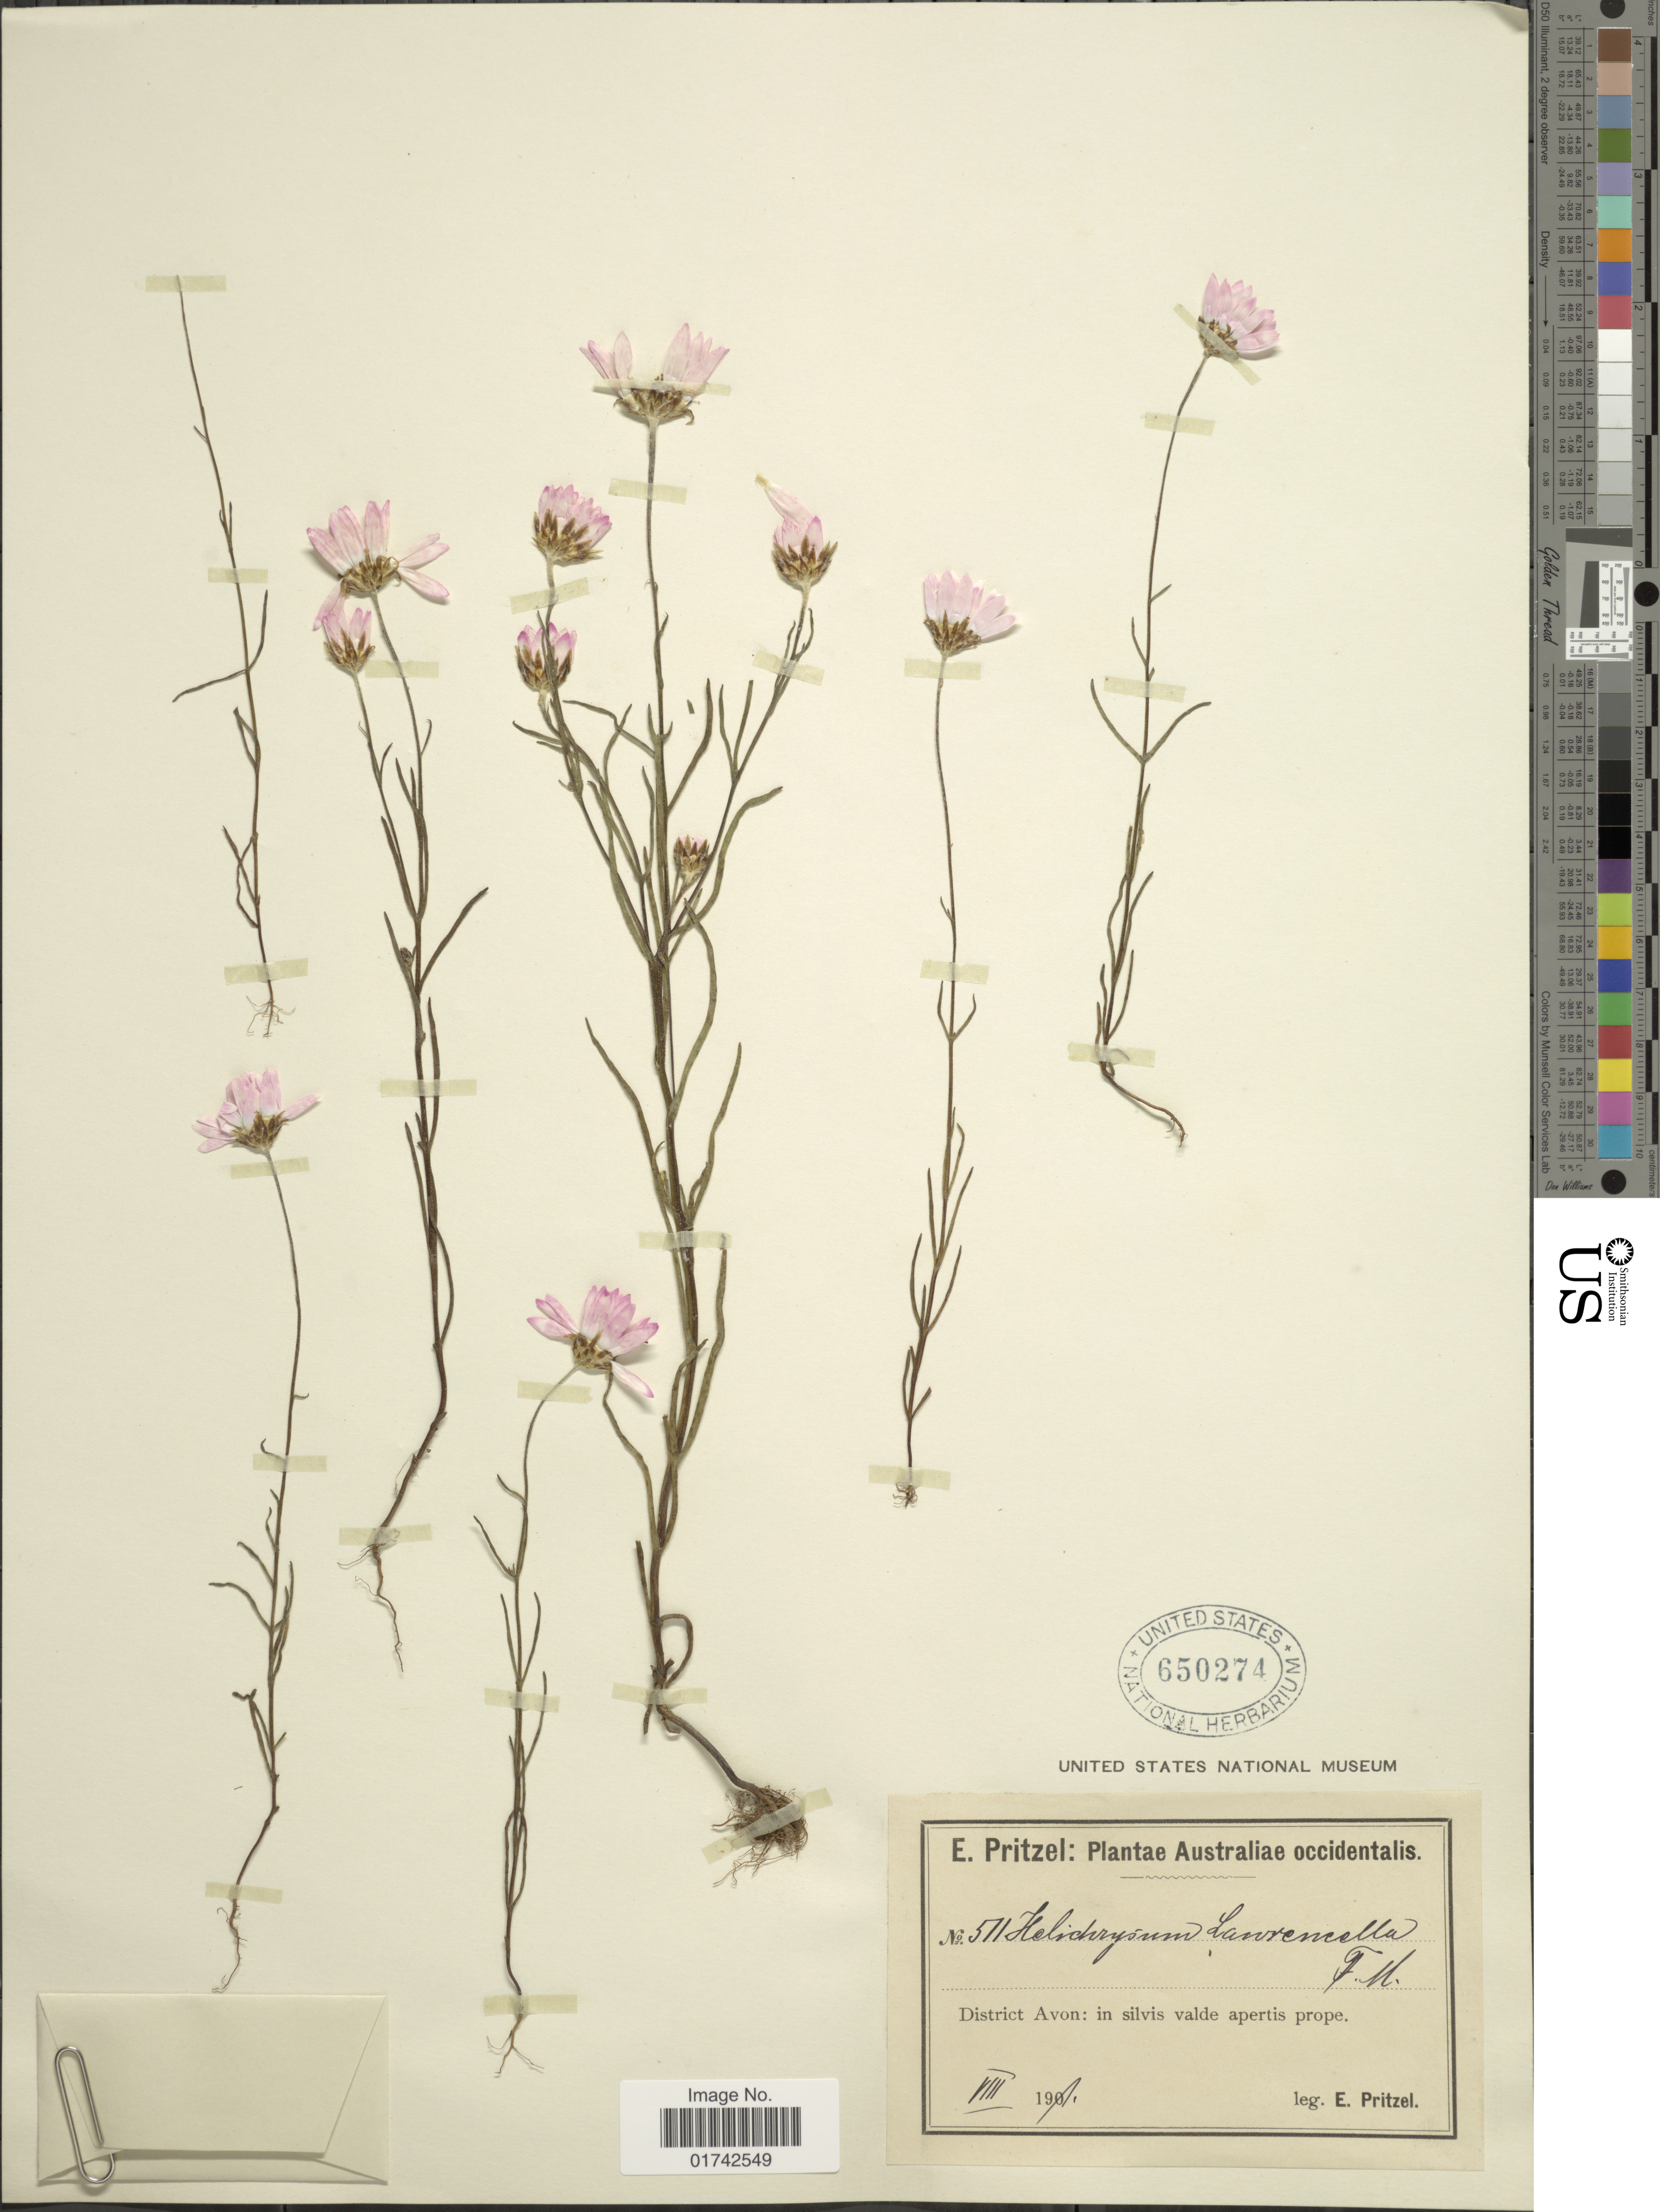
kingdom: Plantae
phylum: Tracheophyta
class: Magnoliopsida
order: Asterales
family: Asteraceae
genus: Helichrysum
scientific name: Helichrysum lawrencella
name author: F. Muell. ex Benth.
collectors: E. G. Pritzel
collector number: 511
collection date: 1901-08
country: Australia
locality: District Avon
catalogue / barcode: US 650274